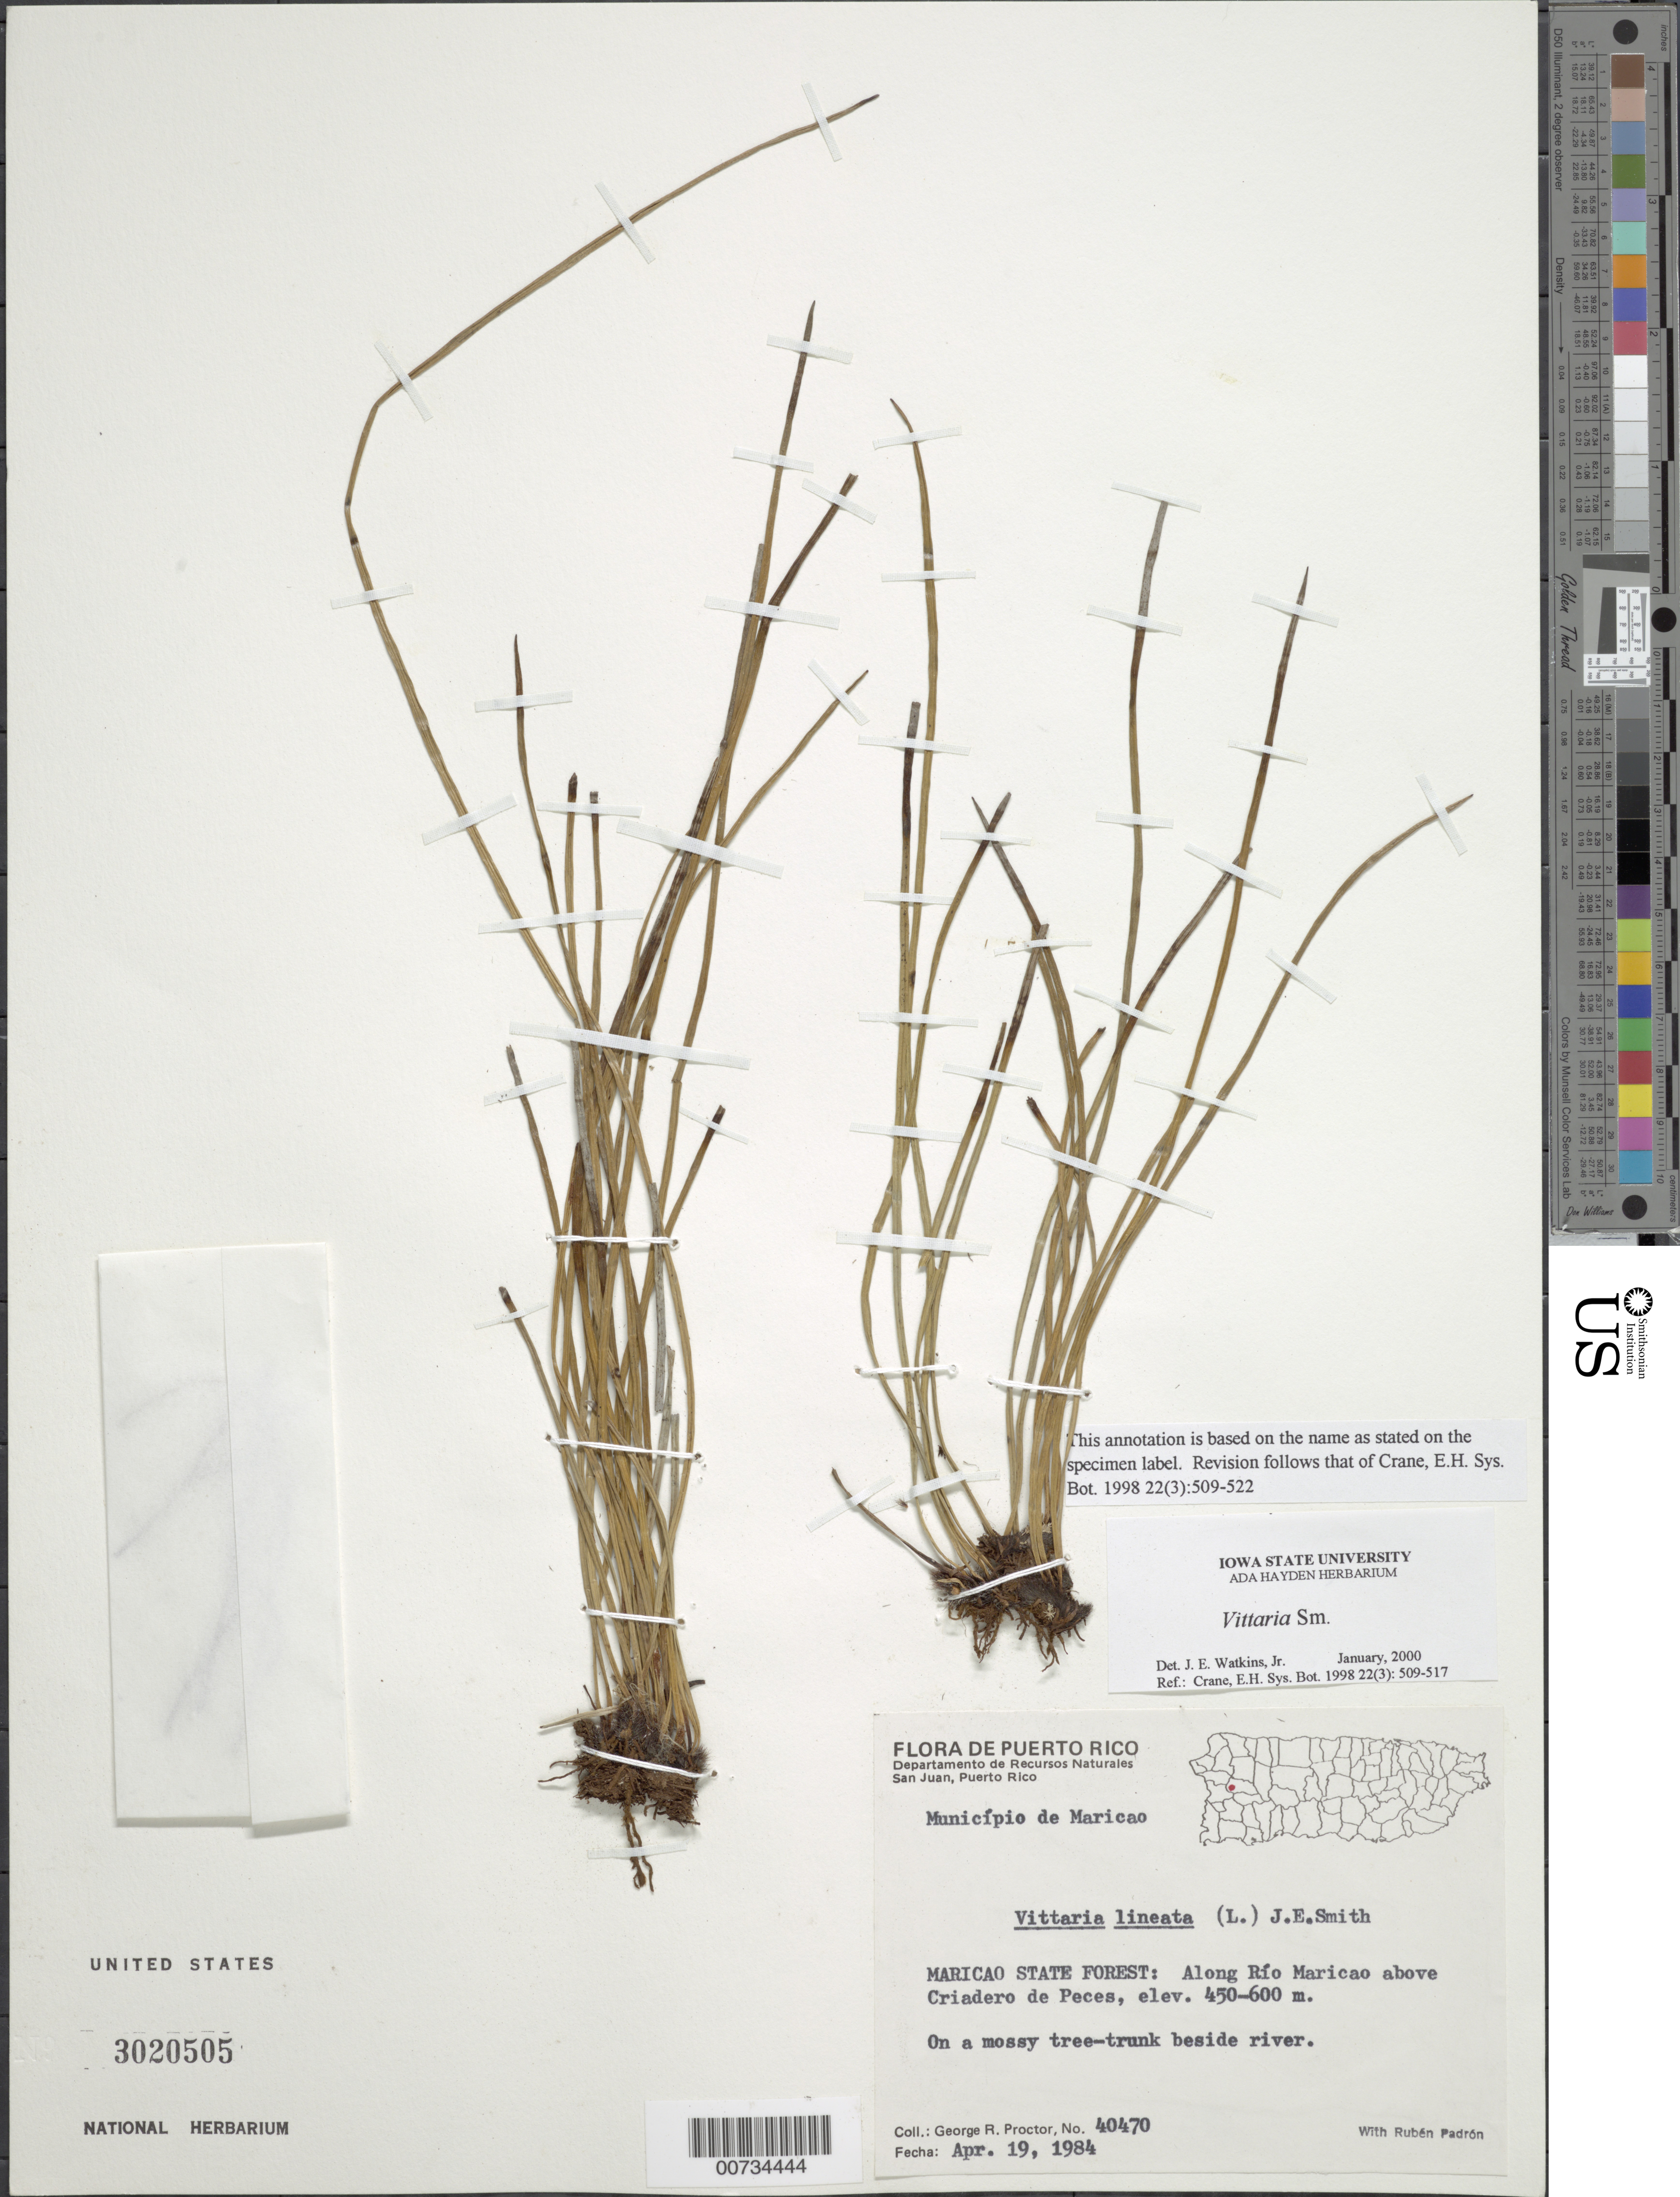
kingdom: Plantae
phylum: Tracheophyta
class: Polypodiopsida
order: Polypodiales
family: Pteridaceae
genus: Vittaria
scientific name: Vittaria lineata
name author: (L.) Sm.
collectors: G. R. Proctor & R. Padrón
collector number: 40470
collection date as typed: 19 Apr 1984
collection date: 1984-04-19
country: Puerto Rico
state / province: Maricao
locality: Maricao State Forest: along Río Marciao above Criadero de Peces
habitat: On a mossy tree-trunk beside river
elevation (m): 450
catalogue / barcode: US 3020505